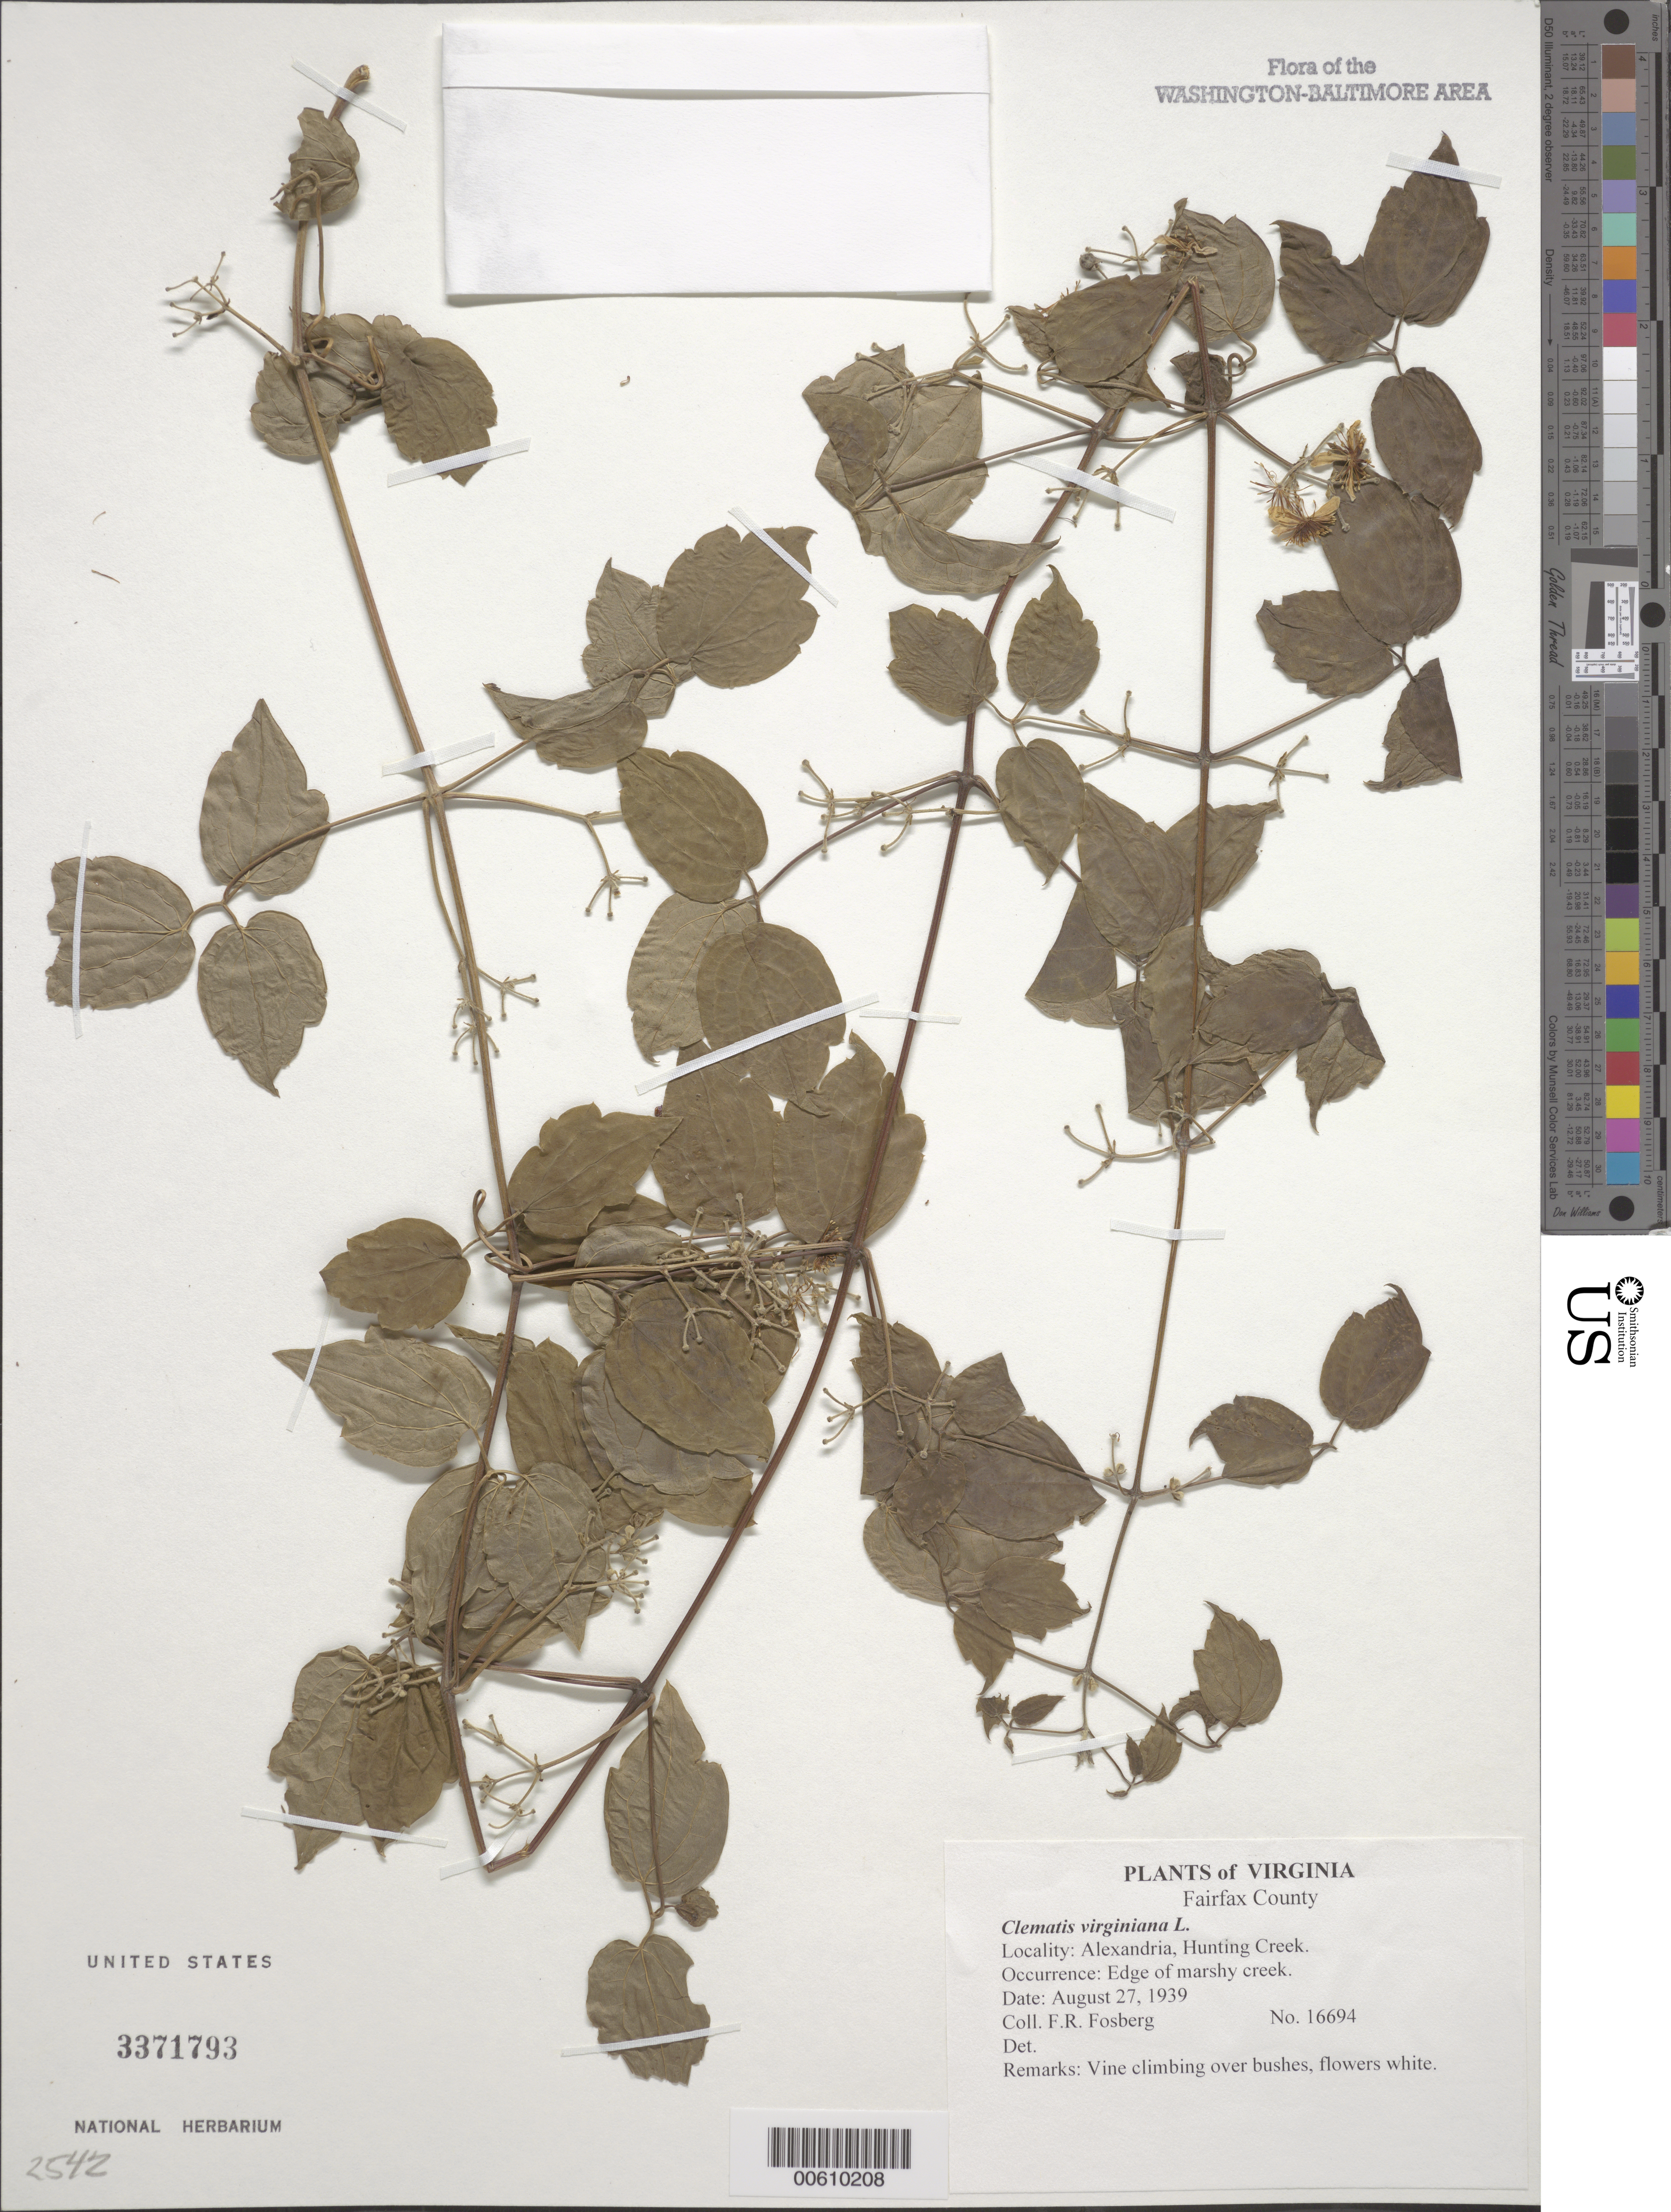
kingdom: Plantae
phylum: Tracheophyta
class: Magnoliopsida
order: Ranunculales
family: Ranunculaceae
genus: Clematis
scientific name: Clematis virginiana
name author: L.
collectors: F. R. Fosberg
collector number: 16694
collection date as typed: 27 Aug 1939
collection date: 1939-08-27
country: United States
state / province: Virginia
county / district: City of Alexandria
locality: Alexandria, Hunting Creek.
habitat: Edge of marshy creek.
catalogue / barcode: US 3371793